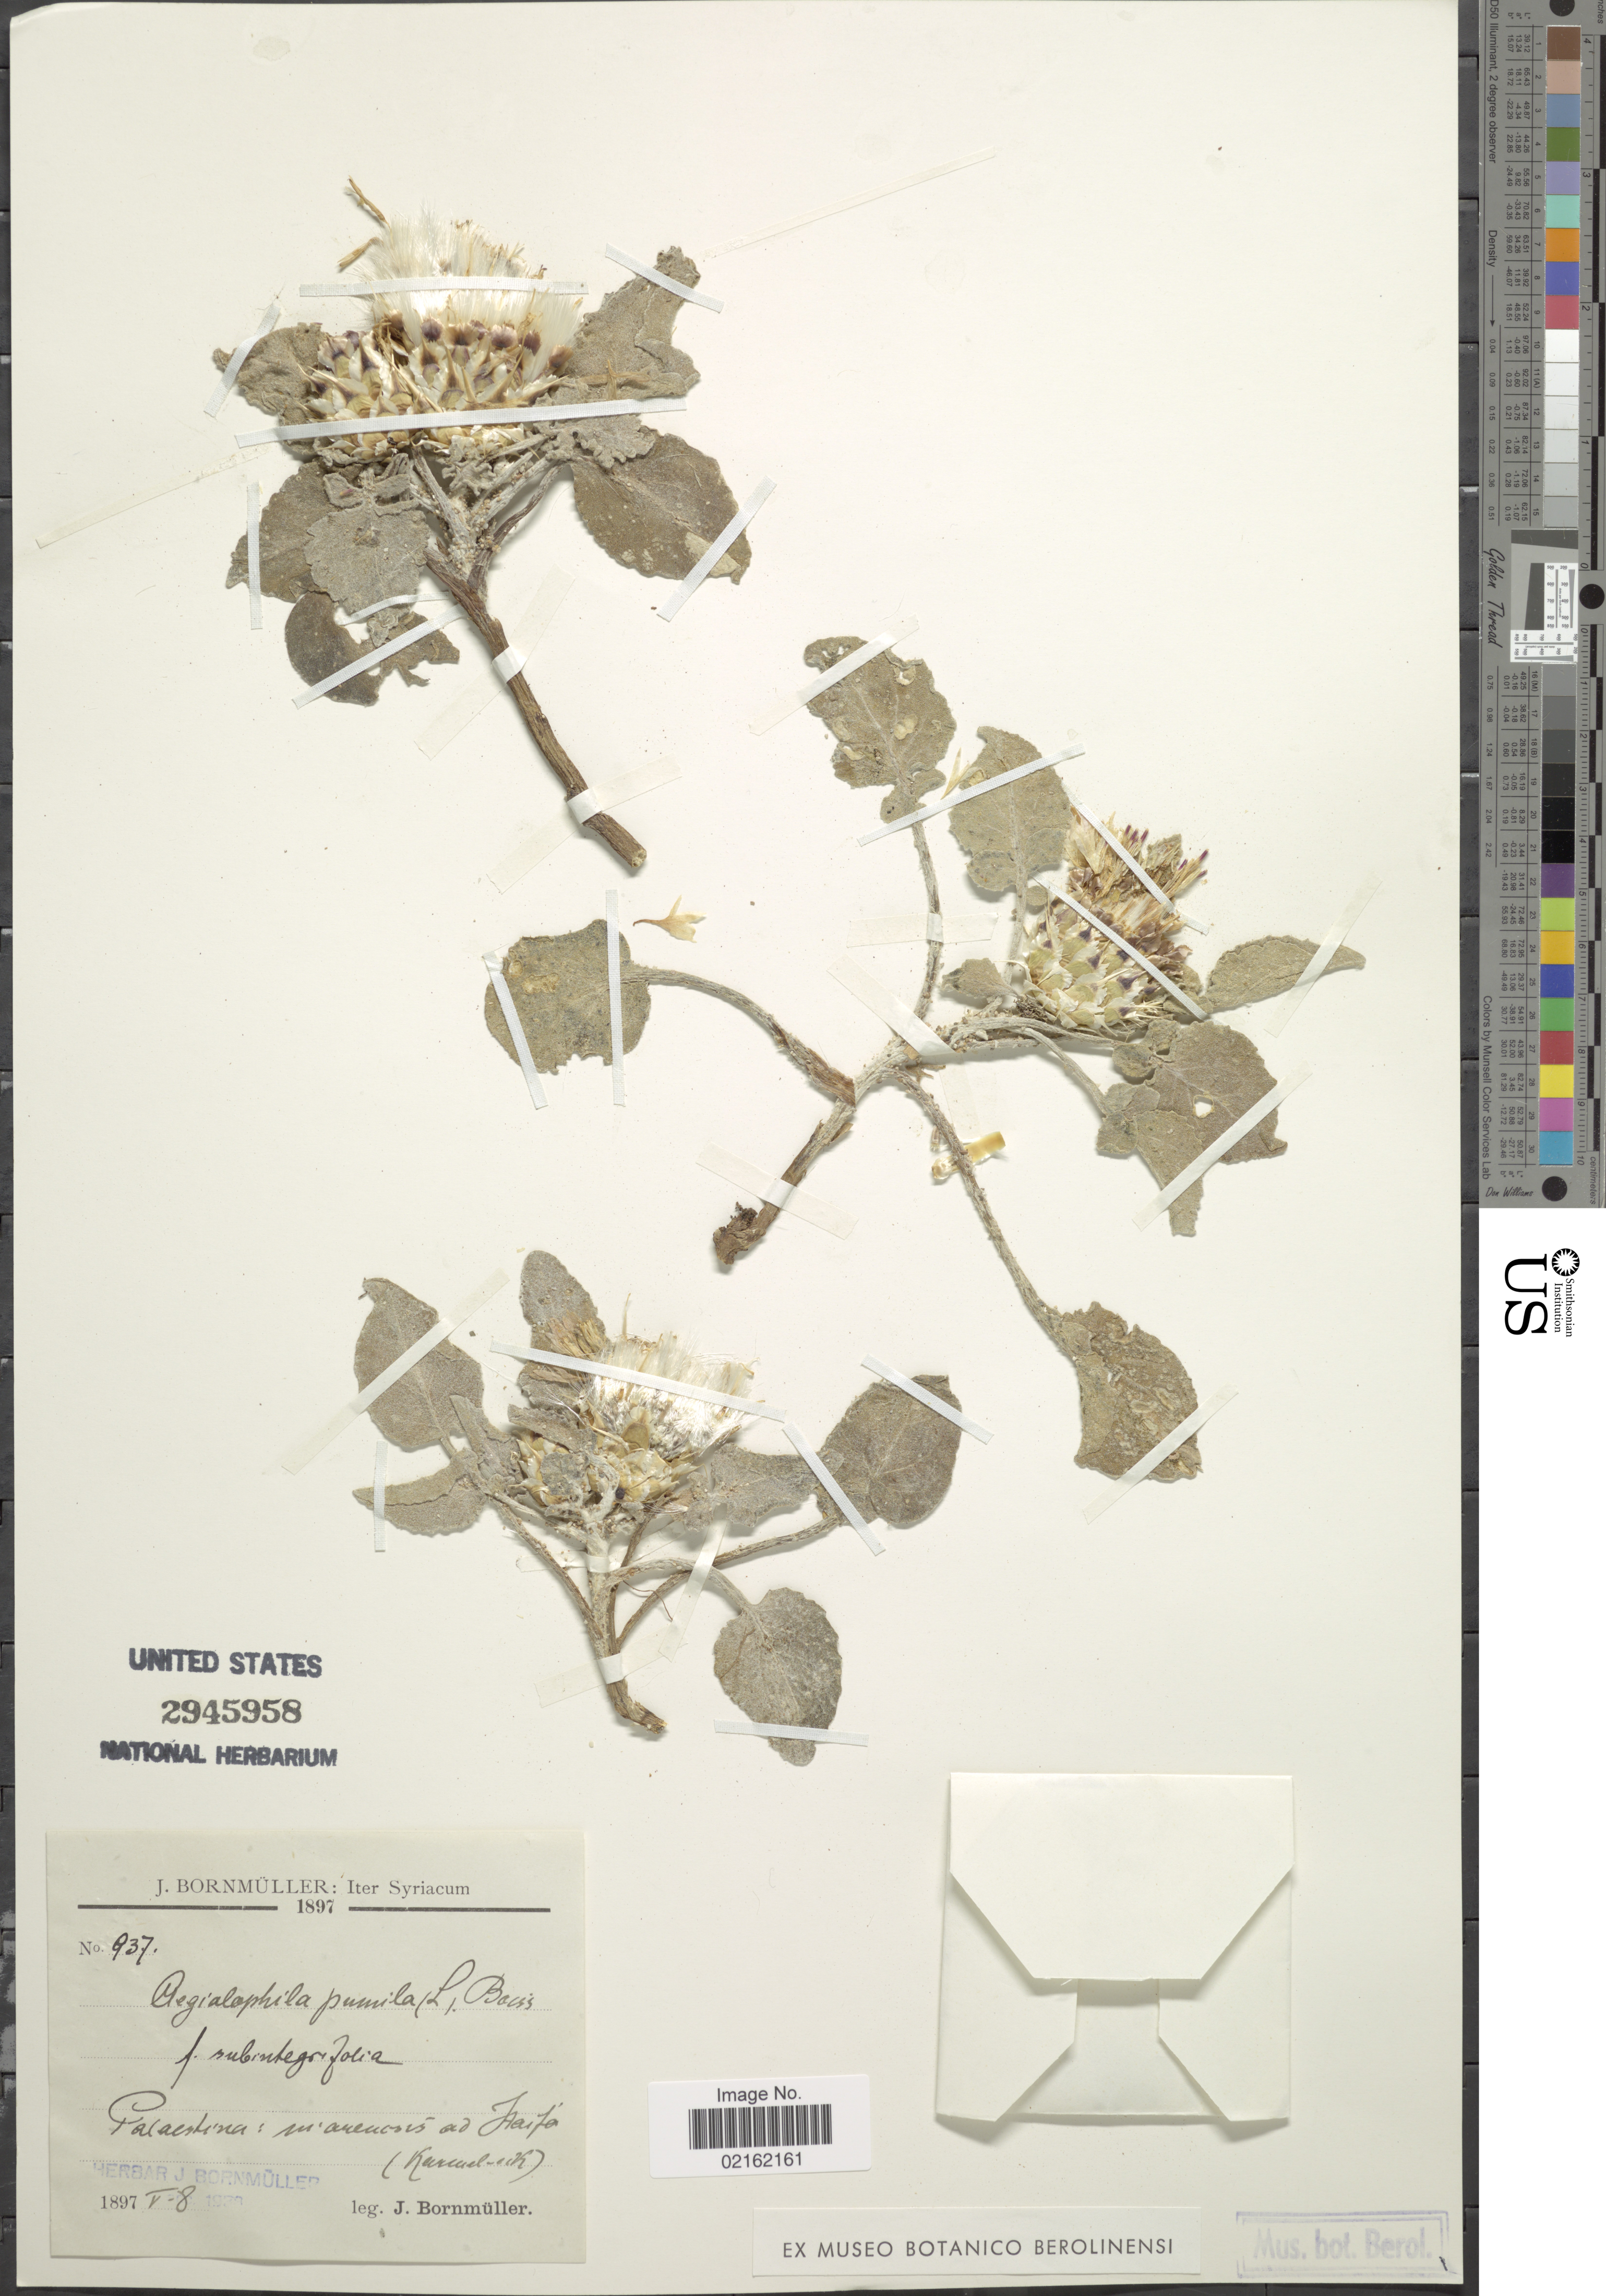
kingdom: Plantae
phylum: Tracheophyta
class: Magnoliopsida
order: Asterales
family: Asteraceae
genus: Centaurea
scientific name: Centaurea pumilio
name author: L.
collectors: J. Bornmüller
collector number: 937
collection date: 1897-05-08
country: Israel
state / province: Haifa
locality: Palaestina: un'areucvis ad Haifa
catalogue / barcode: US 2945958